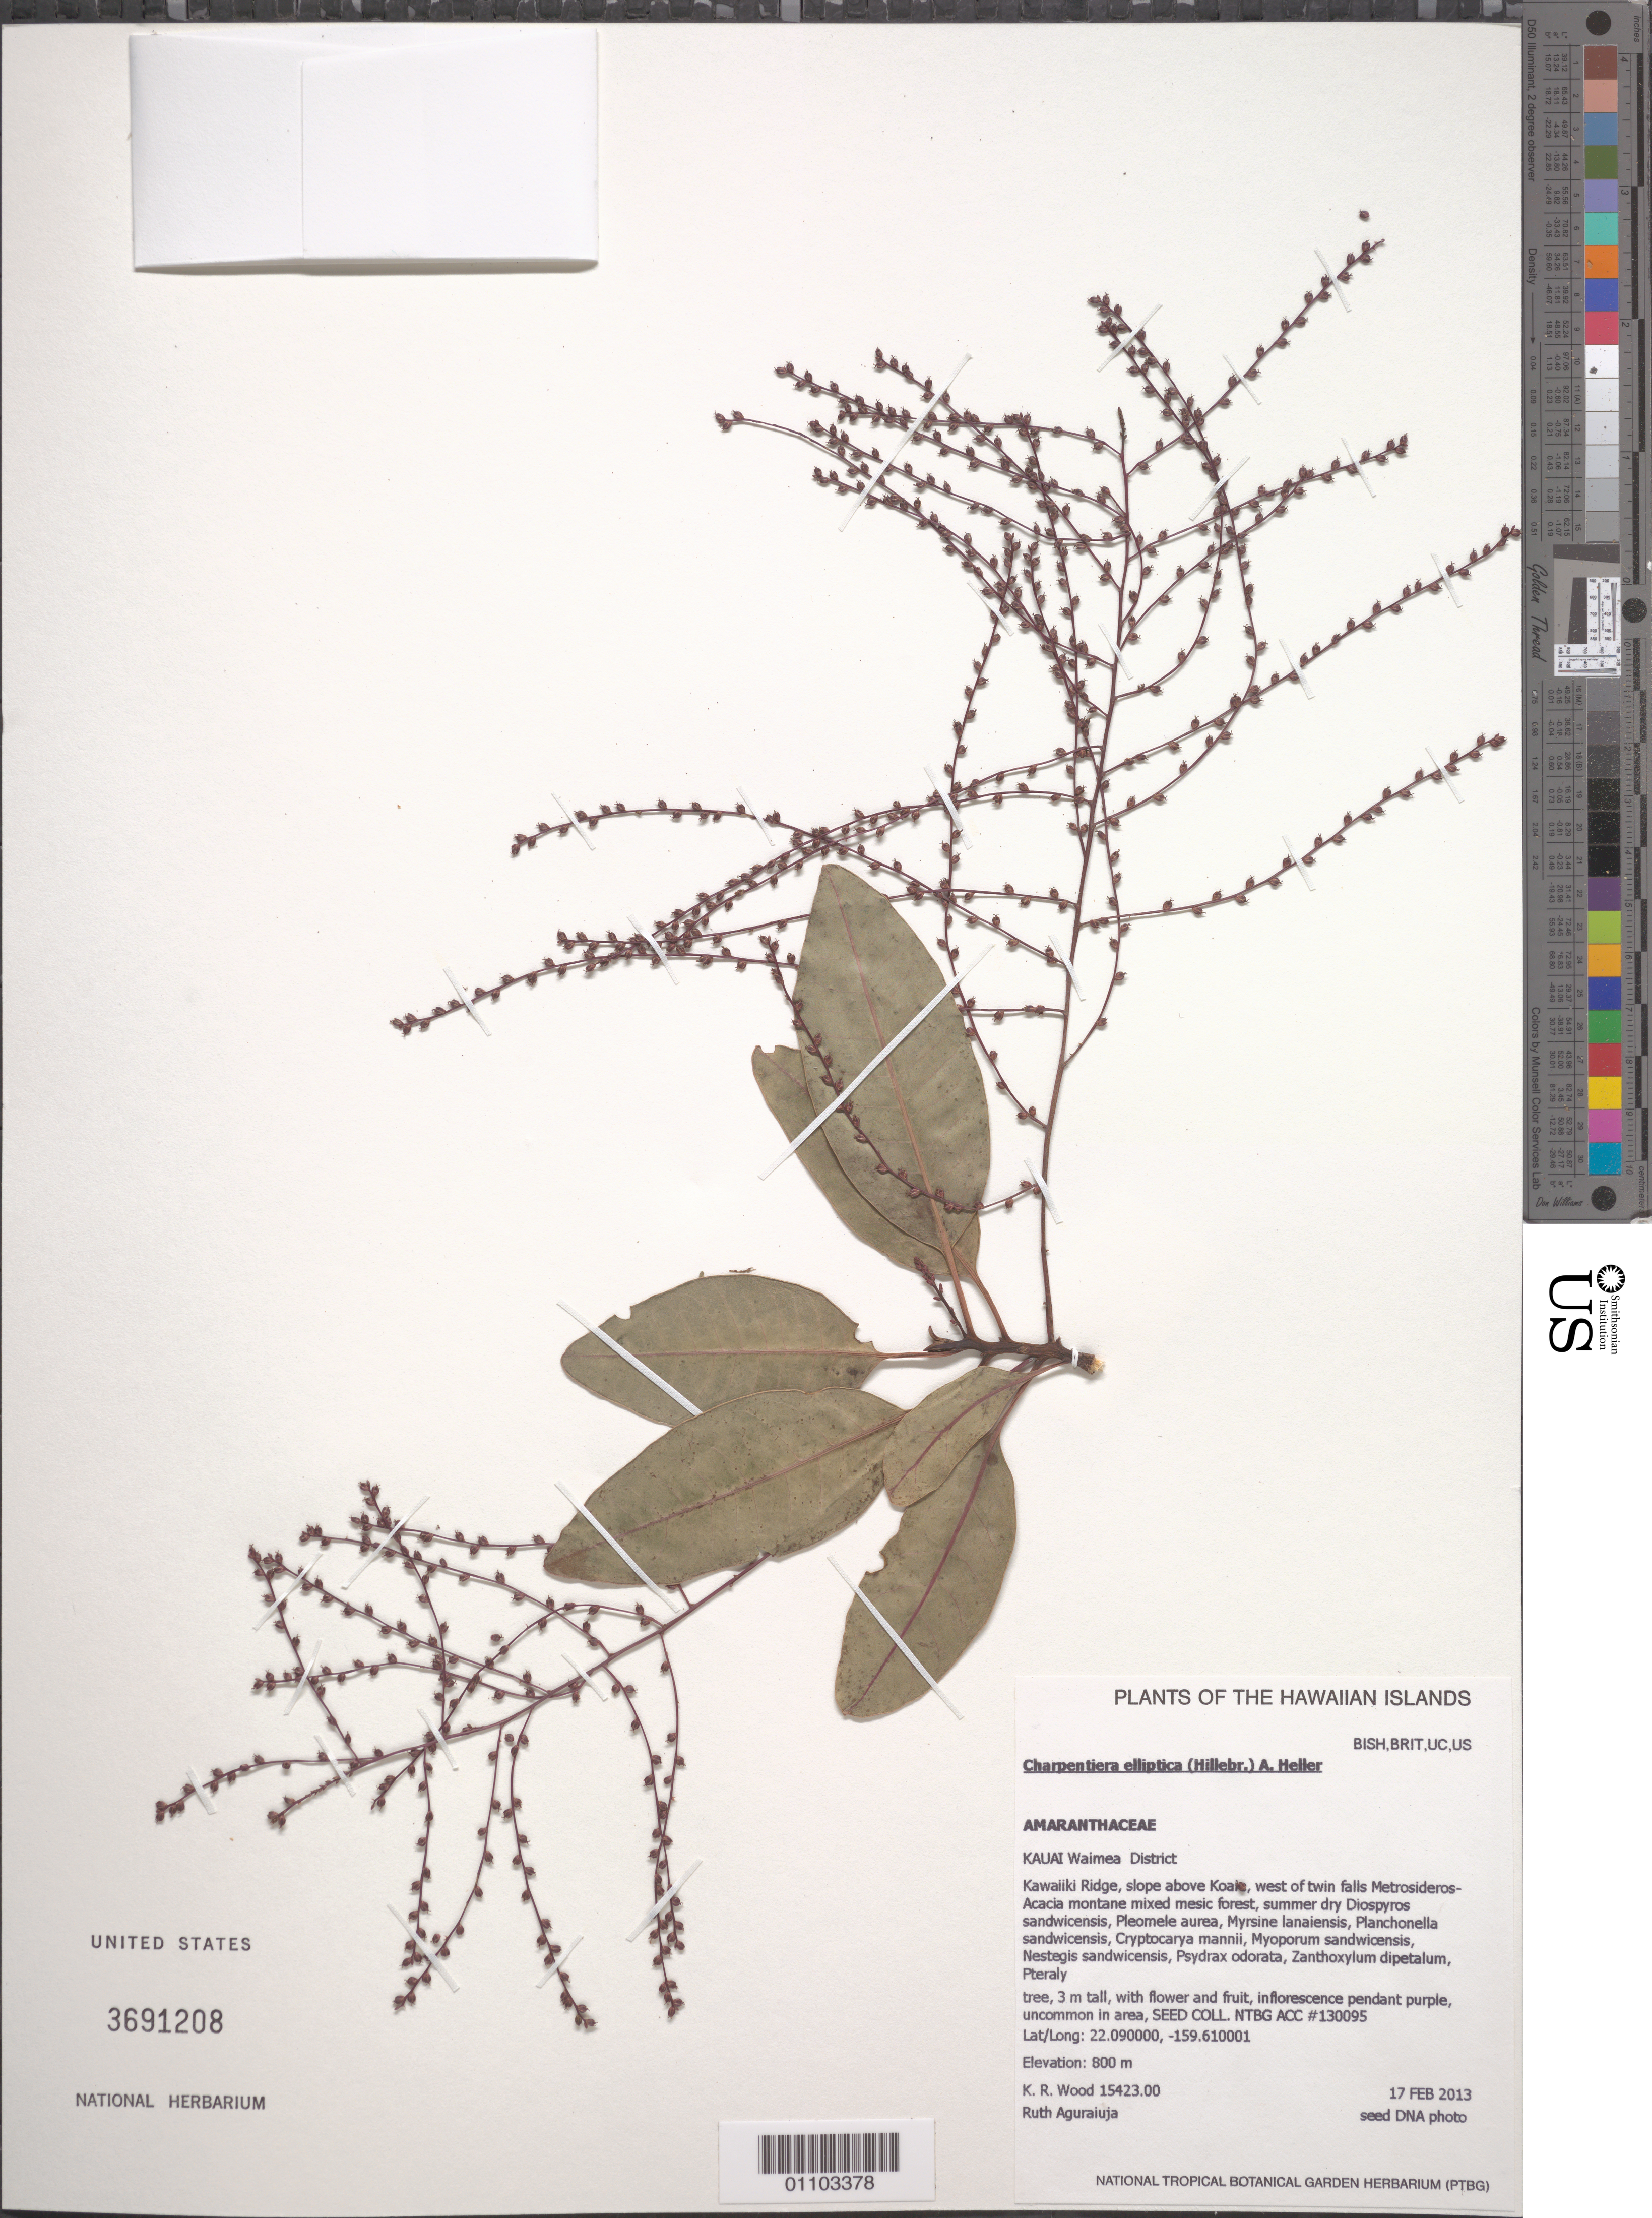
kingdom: Plantae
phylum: Tracheophyta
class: Magnoliopsida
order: Caryophyllales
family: Amaranthaceae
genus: Charpentiera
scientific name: Charpentiera elliptica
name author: (Hillebr.) A. Heller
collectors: K. R. Wood & R. Aguraiuja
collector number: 15423.00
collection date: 2013-02-17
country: United States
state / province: Hawaii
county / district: Kauai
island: Kaua'i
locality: Waimea District, Kawaiiki Ridge, slope above Koaie, west of twin falls.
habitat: Mixed mesic forest.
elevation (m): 800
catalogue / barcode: US 3691208